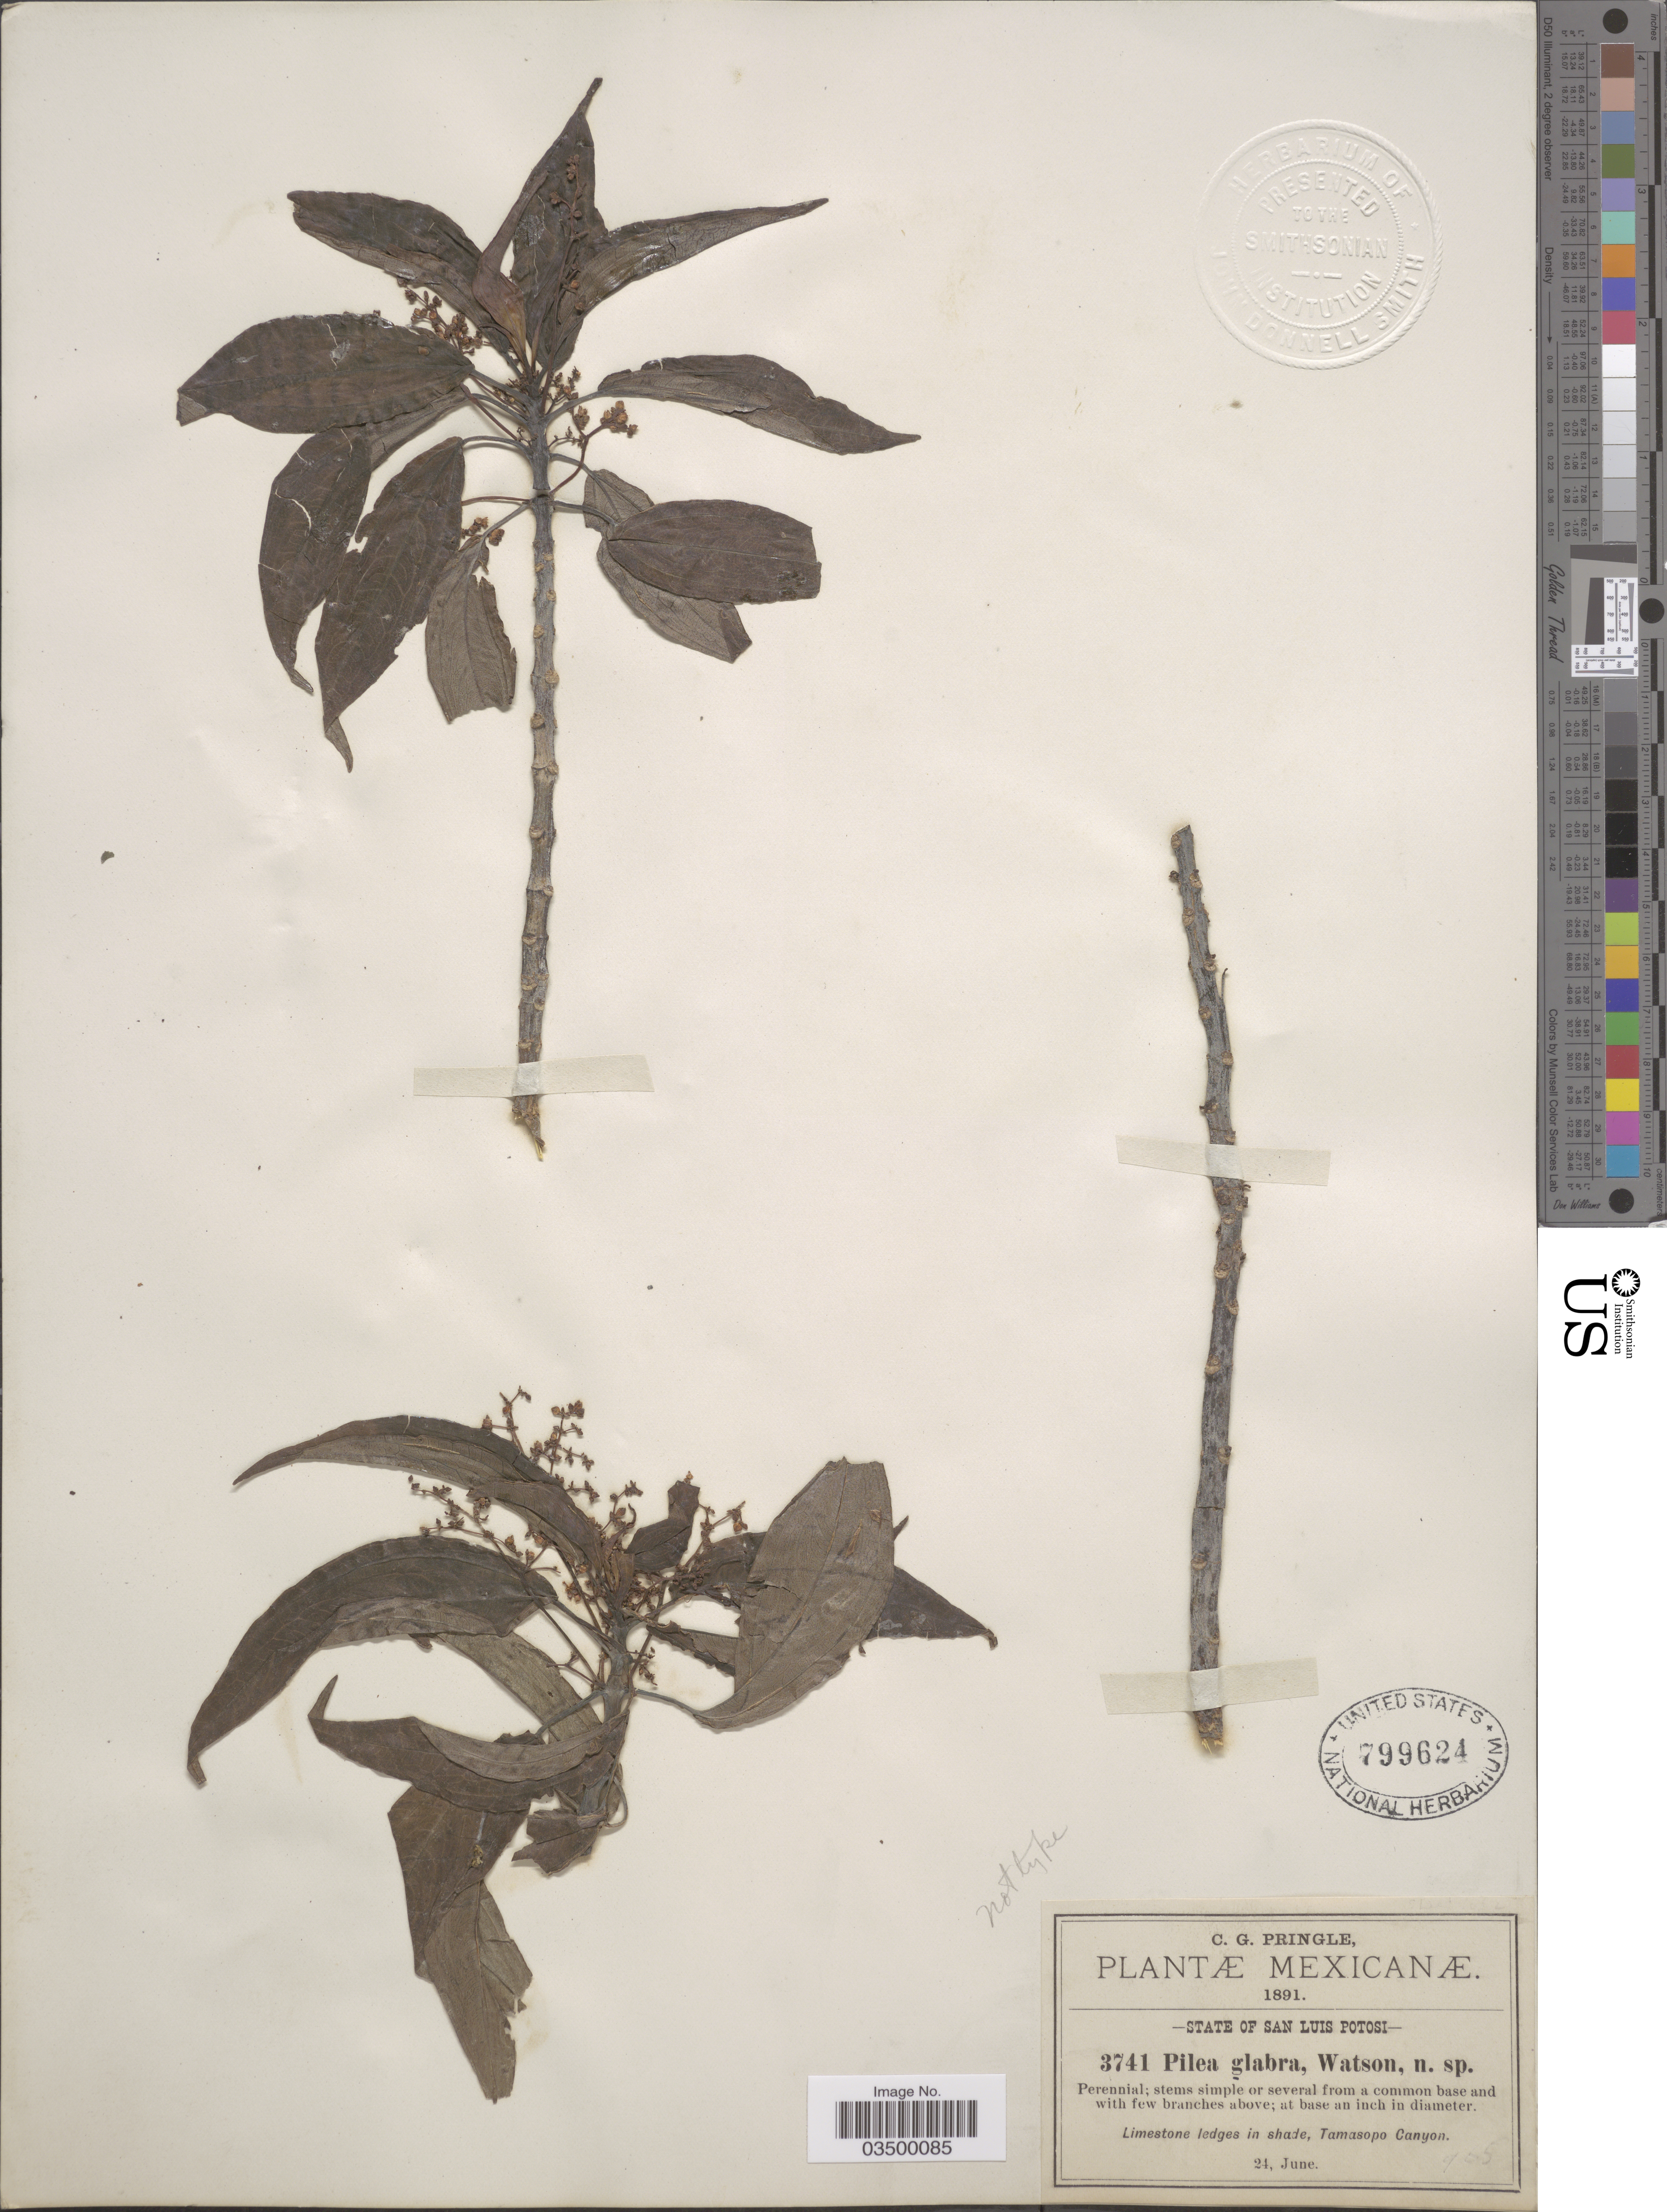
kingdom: Plantae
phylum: Tracheophyta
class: Magnoliopsida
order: Rosales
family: Urticaceae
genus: Pilea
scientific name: Pilea glabra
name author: S. Watson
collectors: C. G. Pringle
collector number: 3741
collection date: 1891-06-24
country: Mexico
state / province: San Luis Potosí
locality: Limestone ledges in shade, Tamasopo Canyon.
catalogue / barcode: US 799624